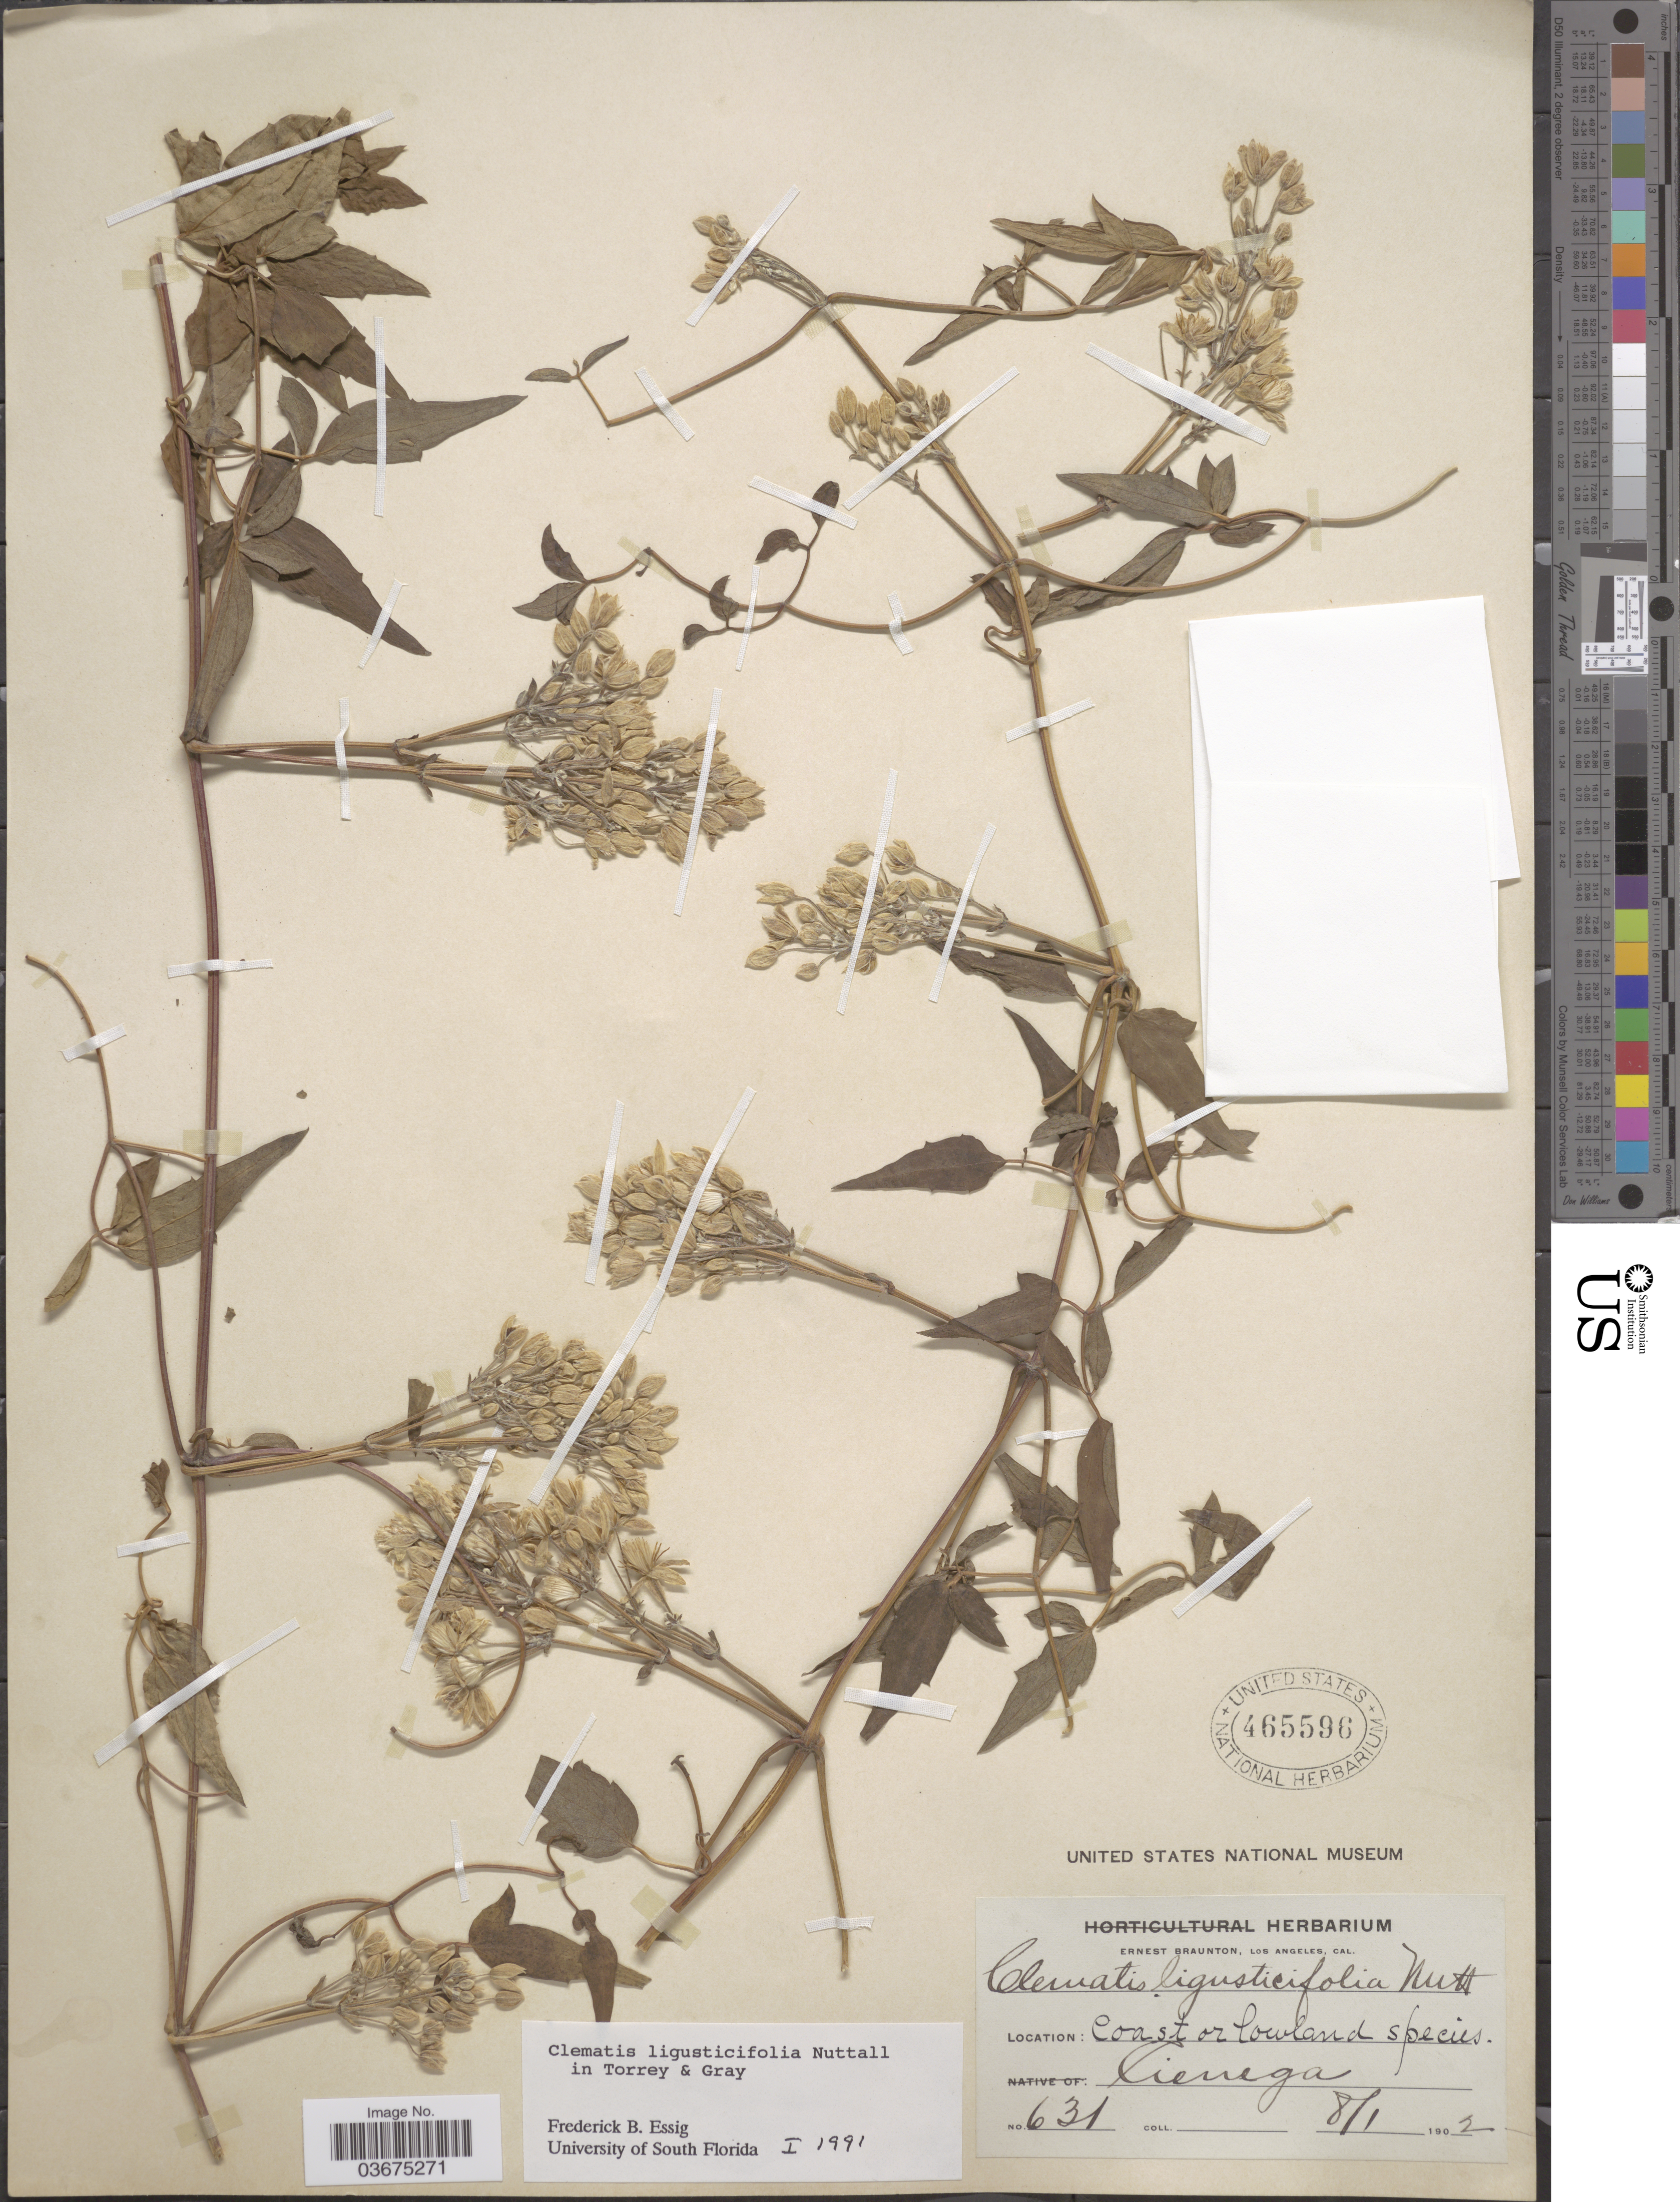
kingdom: Plantae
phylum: Tracheophyta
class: Magnoliopsida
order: Ranunculales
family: Ranunculaceae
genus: Clematis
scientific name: Clematis ligusticifolia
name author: Nutt.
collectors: E. Braunton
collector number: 631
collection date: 1902-01-08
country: United States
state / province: California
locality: Coast or lowland species. Cienega.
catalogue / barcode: US 465596